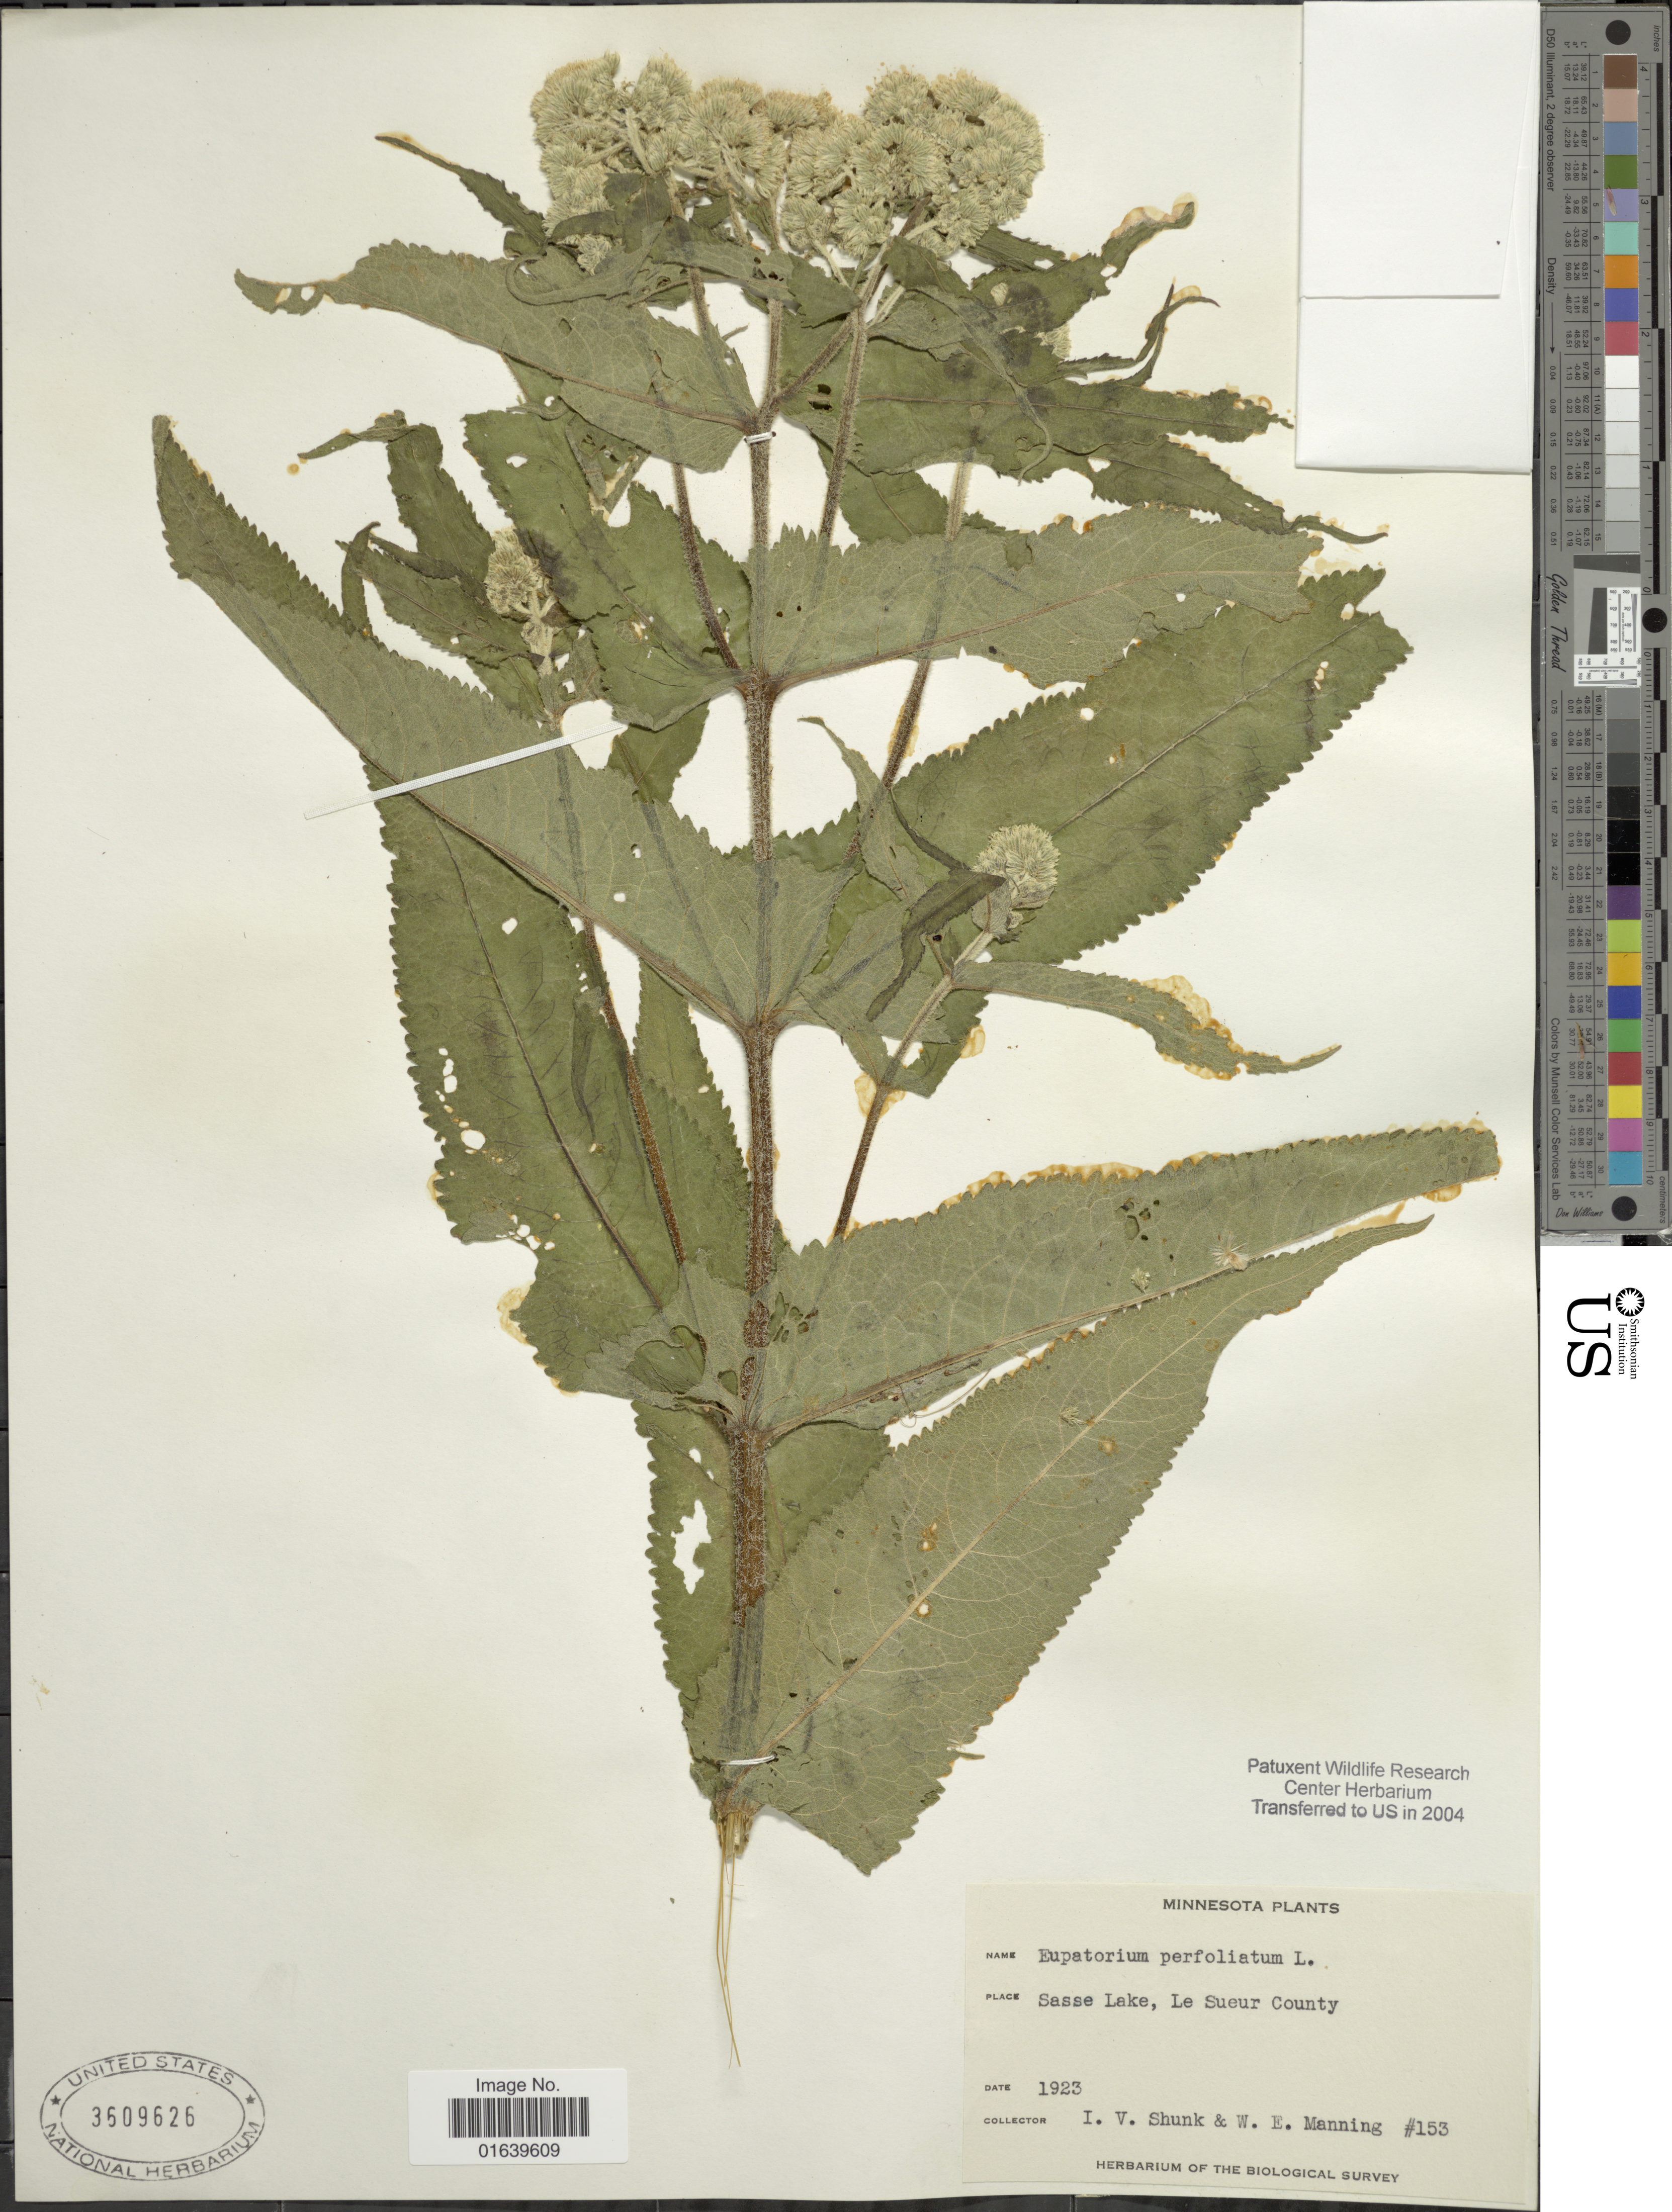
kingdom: Plantae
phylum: Tracheophyta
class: Magnoliopsida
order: Asterales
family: Asteraceae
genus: Eupatorium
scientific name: Eupatorium perfoliatum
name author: L.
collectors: I. Shunk & W. Manning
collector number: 153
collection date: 1923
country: United States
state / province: Minnesota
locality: Sasse Lake, Le Suer County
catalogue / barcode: US 3509626